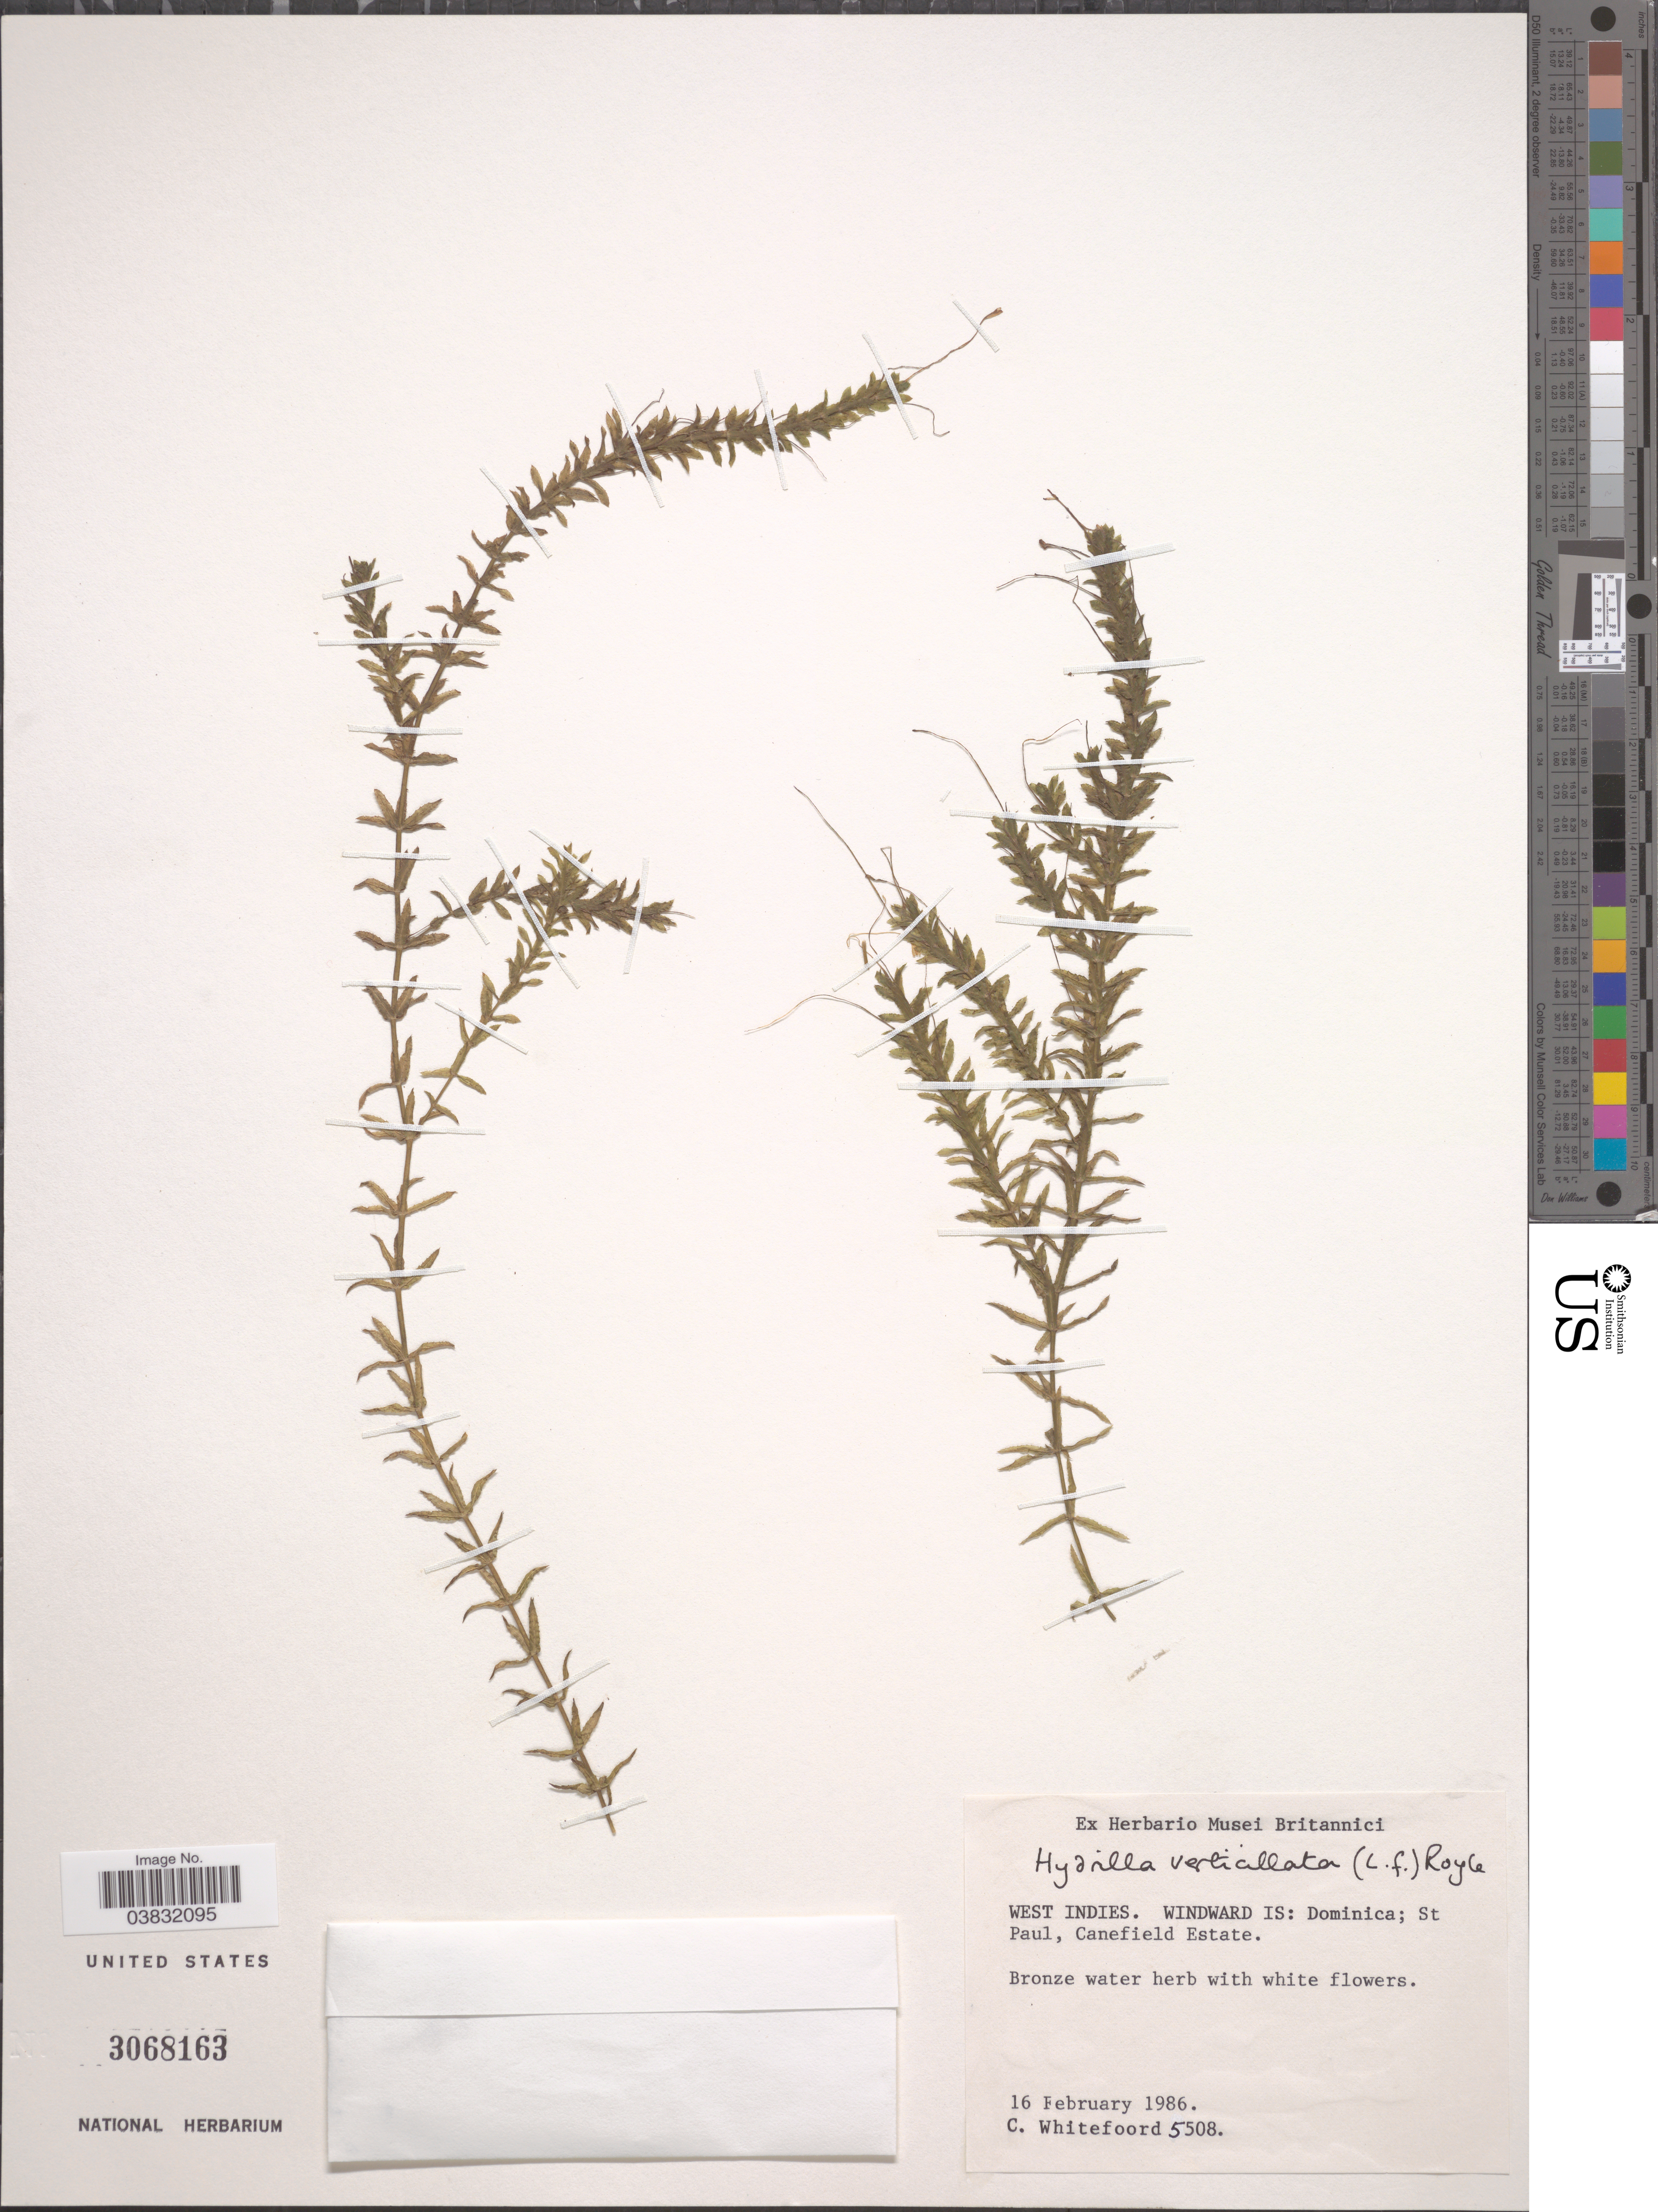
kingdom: Plantae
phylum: Tracheophyta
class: Liliopsida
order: Alismatales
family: Hydrocharitaceae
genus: Hydrilla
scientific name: Hydrilla verticillata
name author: (L. f.) Royle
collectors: C. Whitefoord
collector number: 5508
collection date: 1986-02-16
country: Dominica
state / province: St. Paul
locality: Windward Is: Canefield Estate.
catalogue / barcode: US 3068163